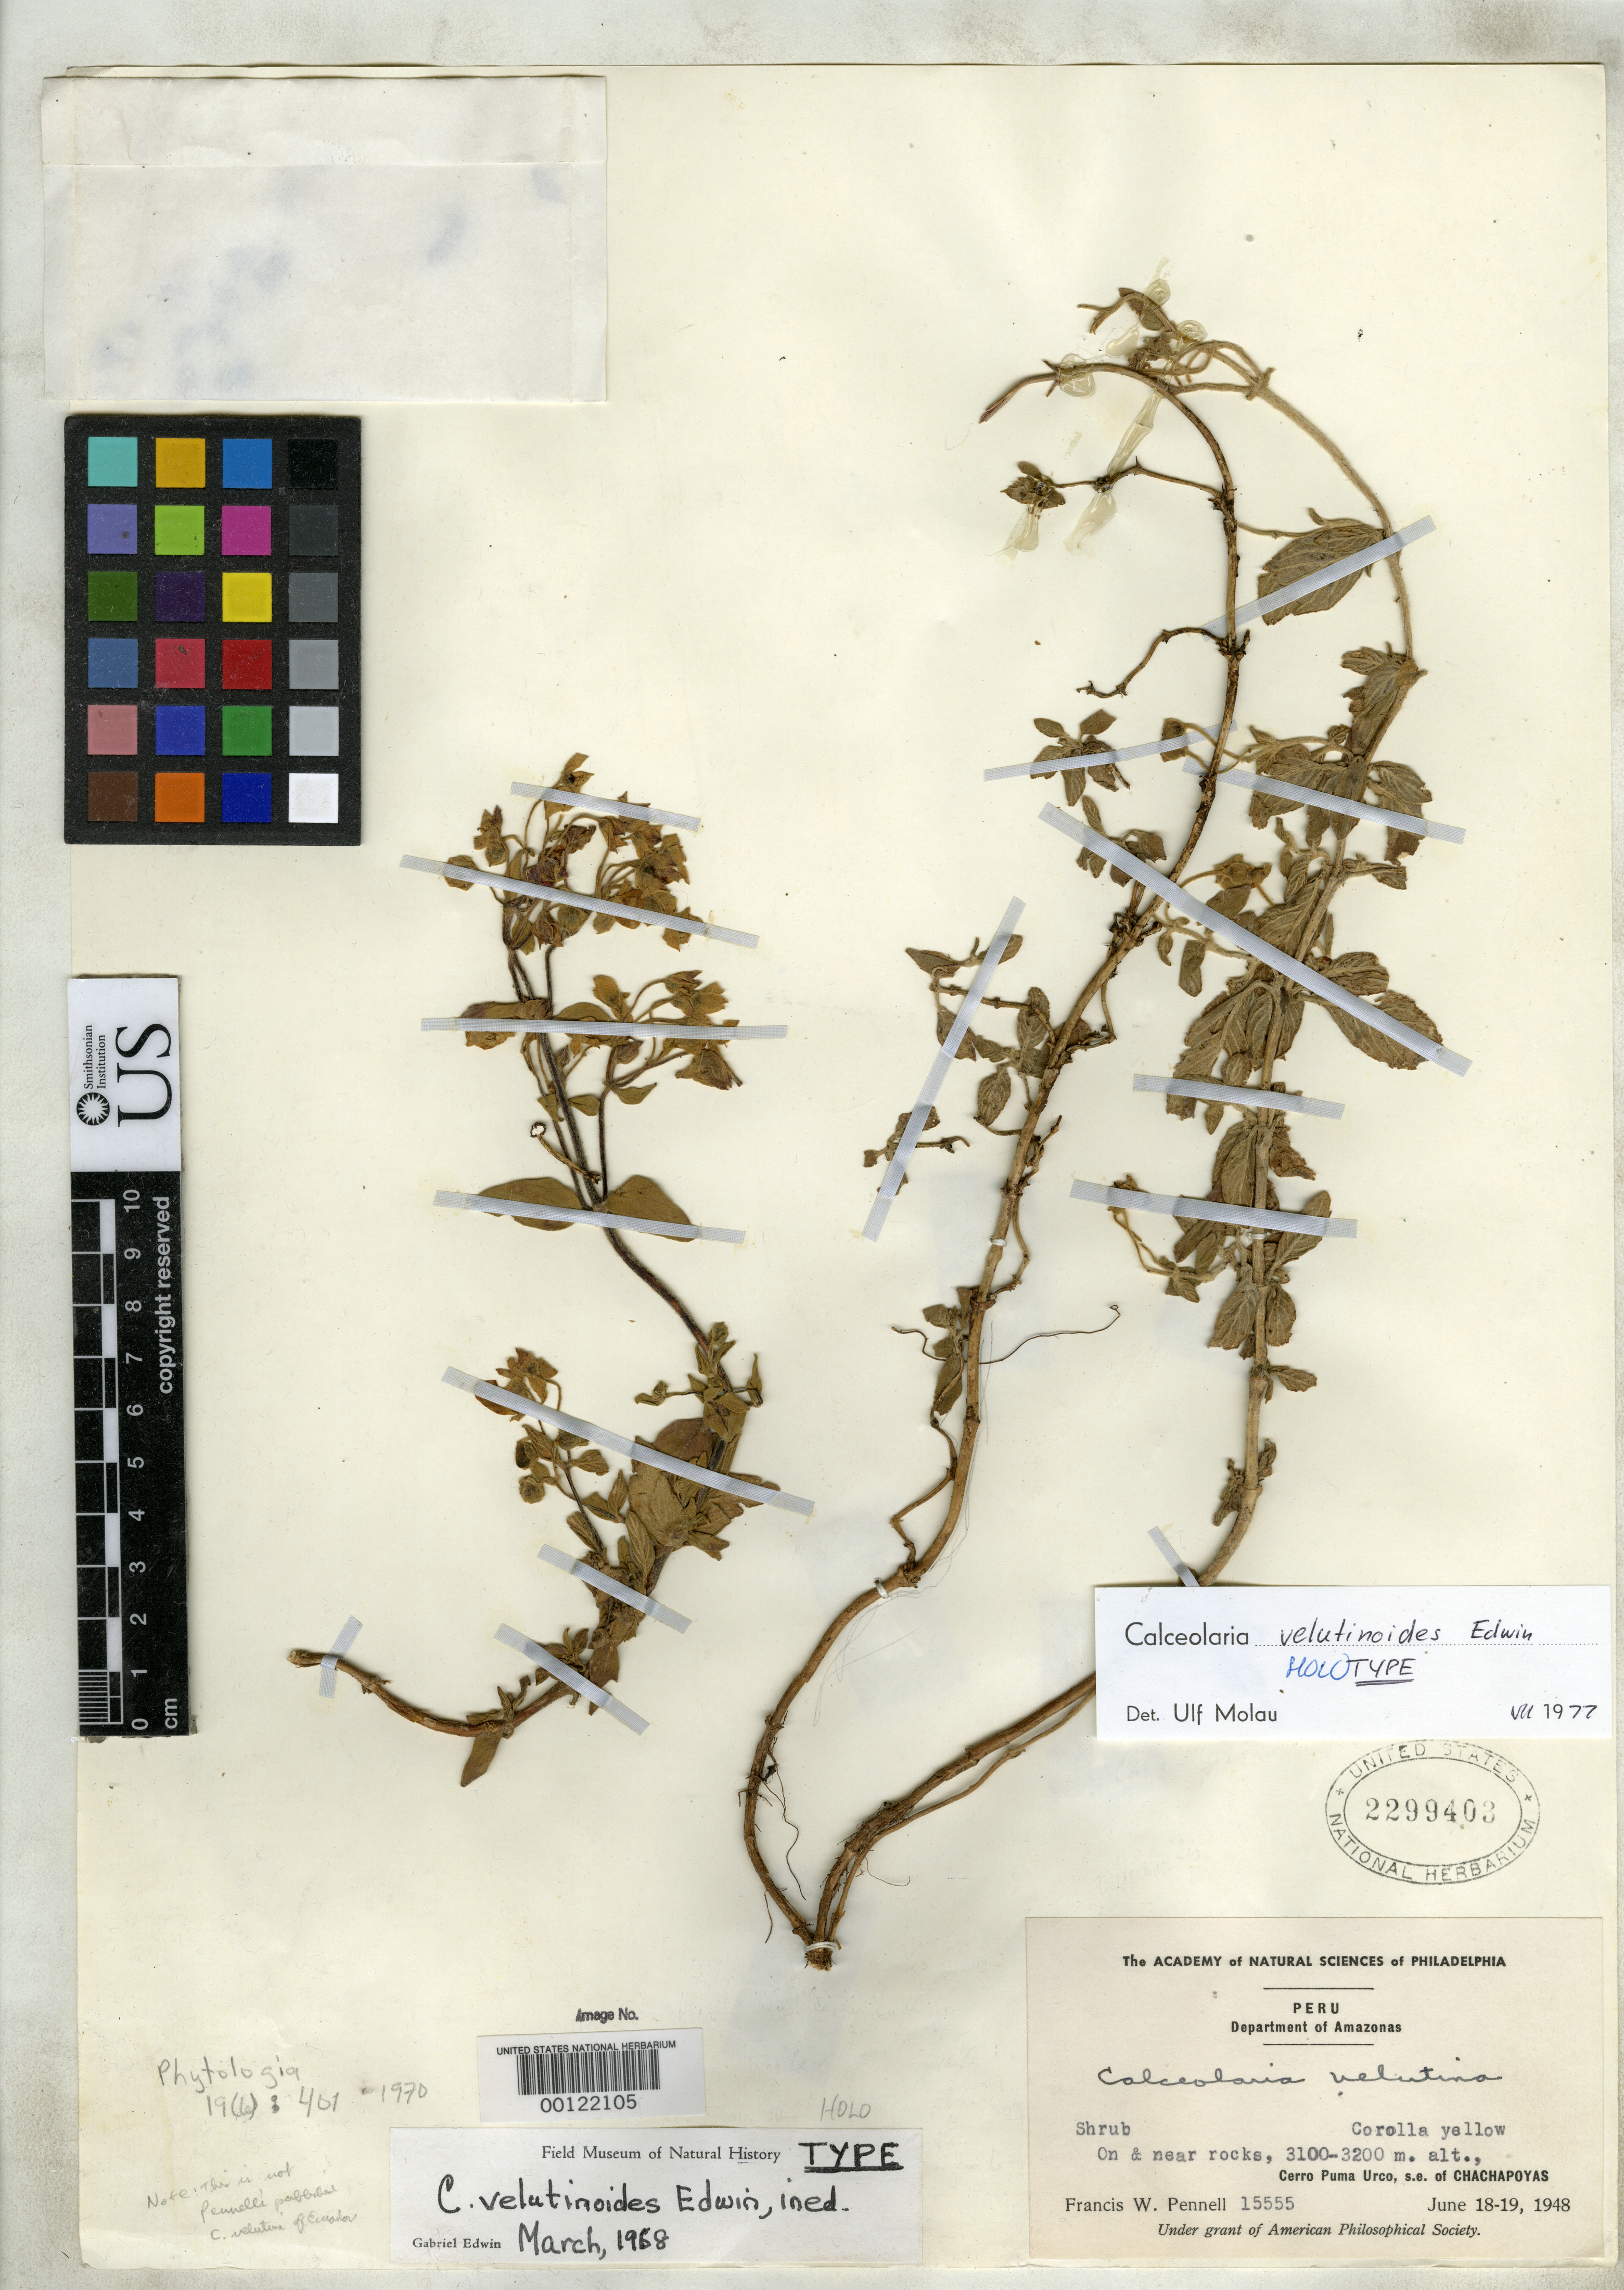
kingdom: Plantae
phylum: Tracheophyta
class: Magnoliopsida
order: Lamiales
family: Calceolariaceae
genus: Calceolaria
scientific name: Calceolaria velutinoides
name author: Edwin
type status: Holotype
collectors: F. W. Pennell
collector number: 15555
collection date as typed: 18 Jun 1948 to 19 Jun 1948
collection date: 1948-06-18/1948-06-19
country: Peru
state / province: Amazonas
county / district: Chachapoyas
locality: Chachapoyas; Cerro Puma Urco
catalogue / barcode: US 2299403